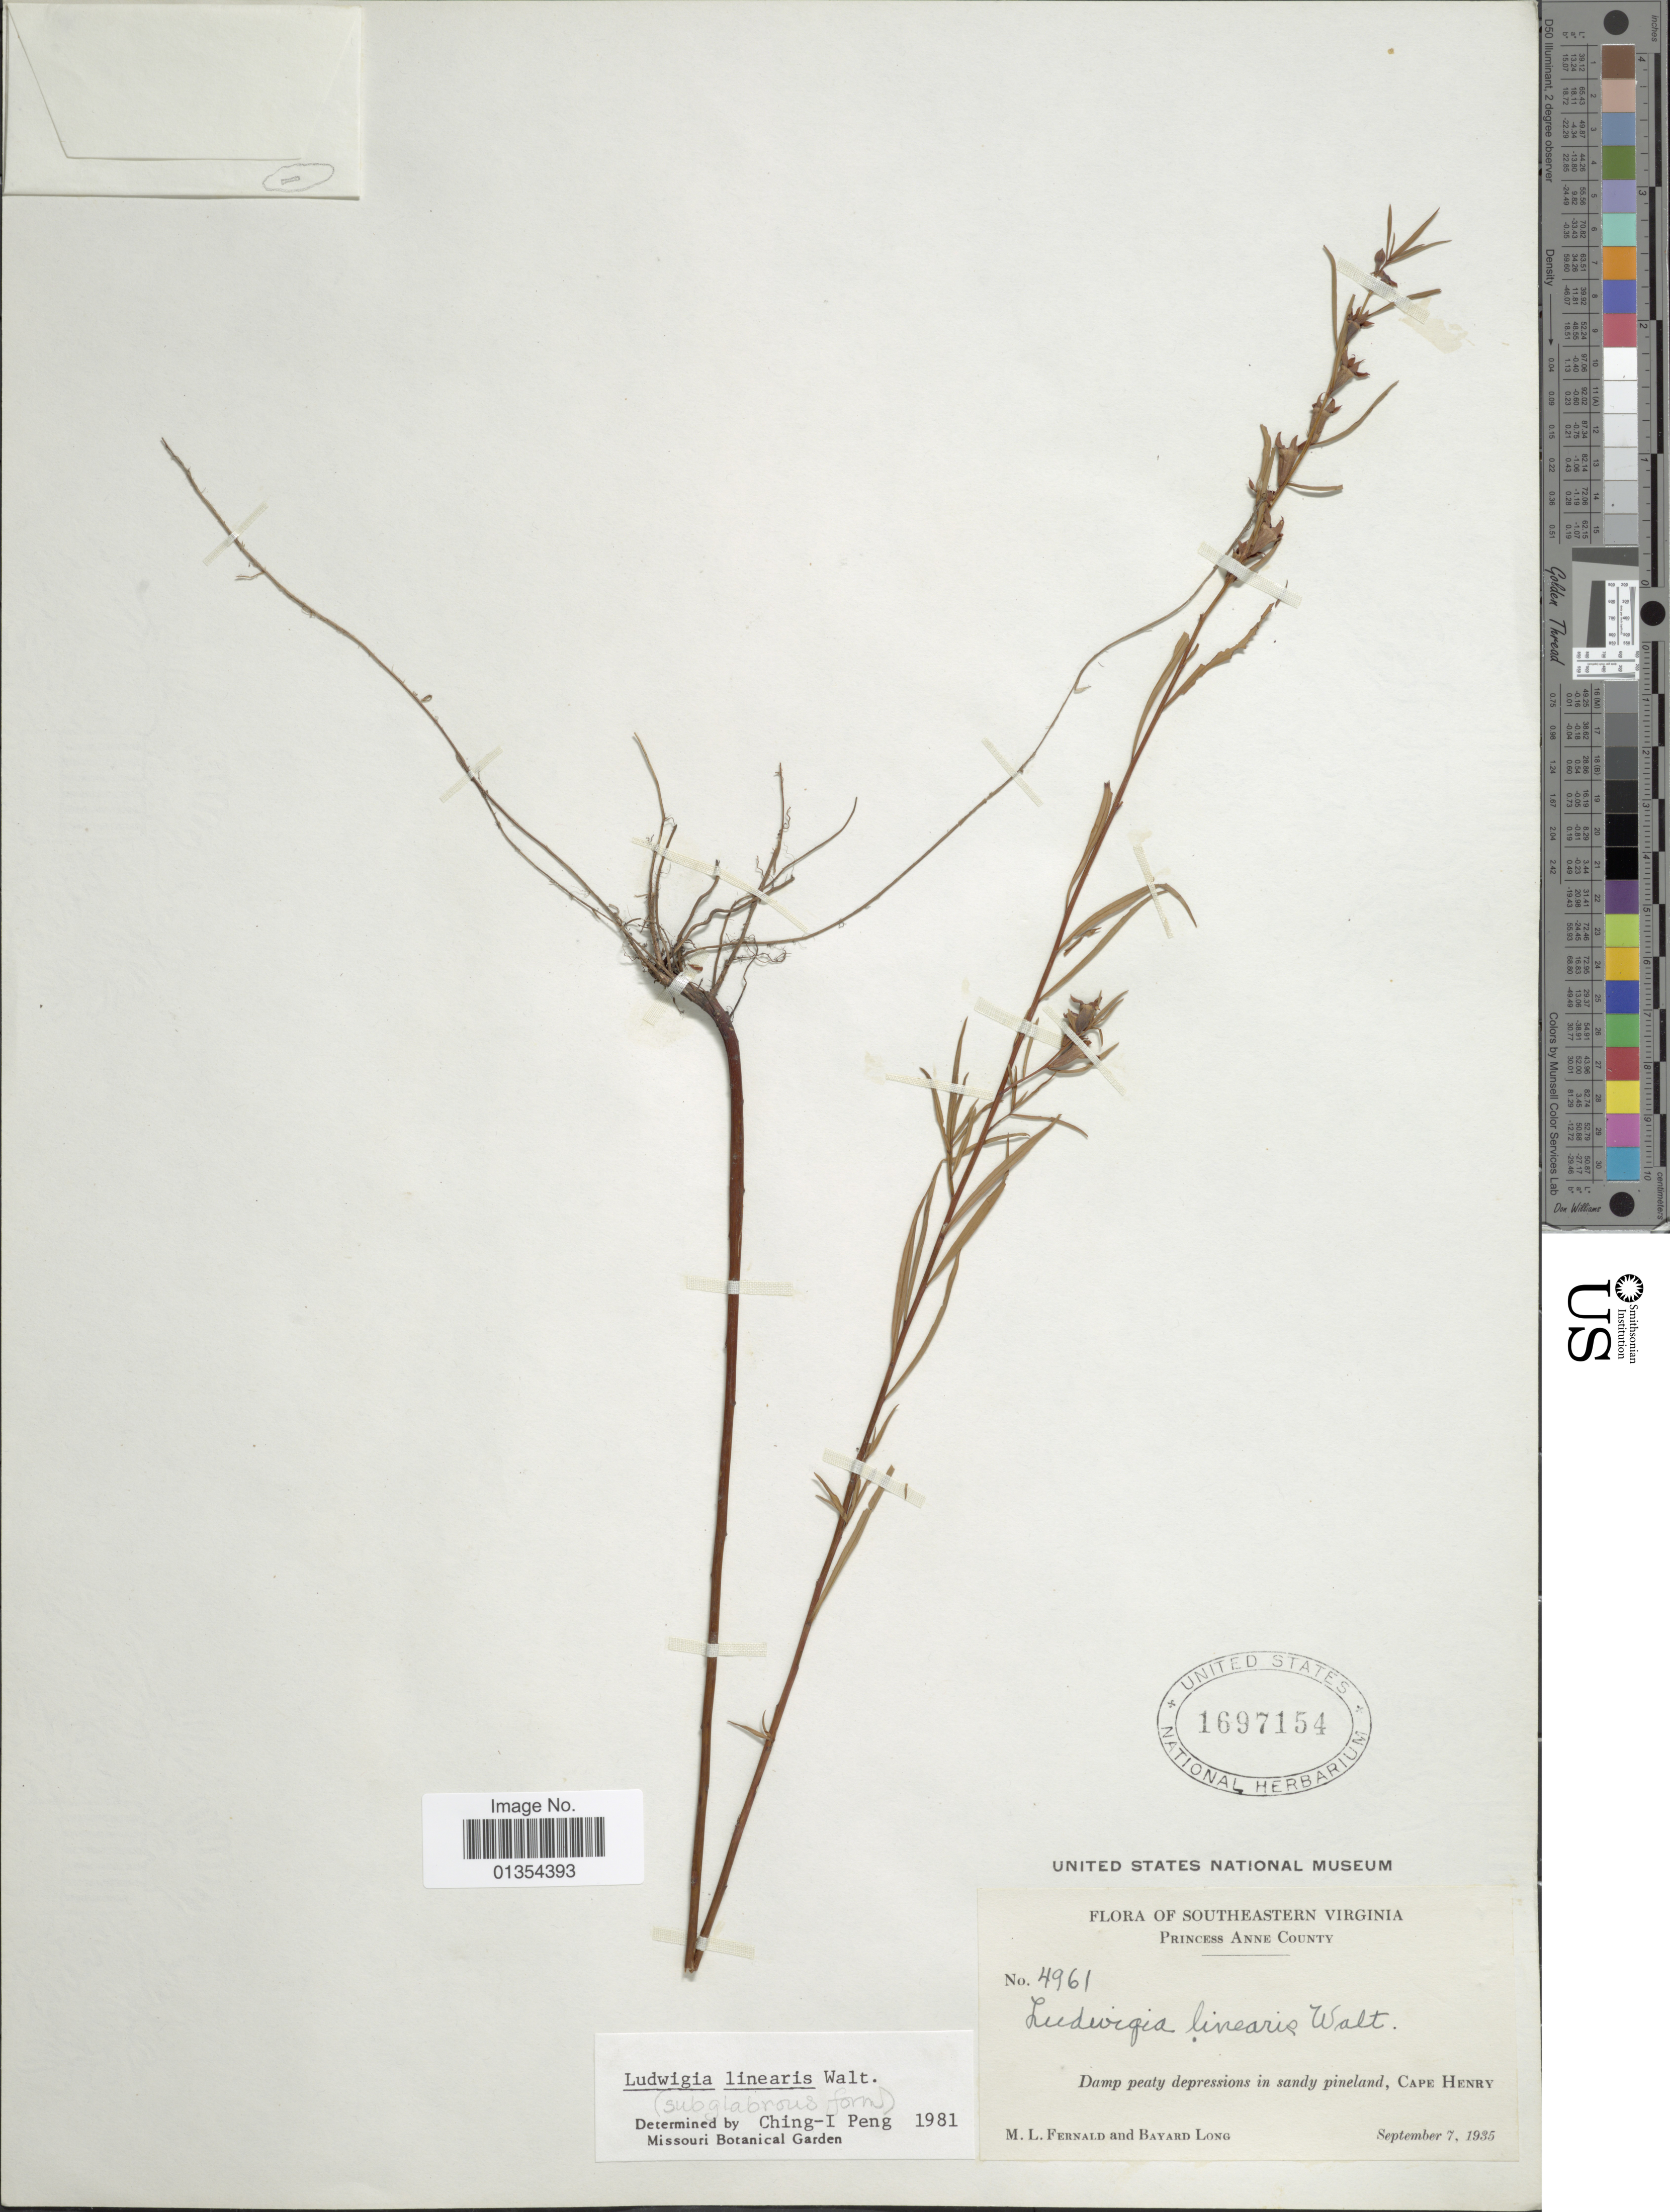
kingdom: Plantae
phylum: Tracheophyta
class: Magnoliopsida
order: Myrtales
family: Onagraceae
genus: Ludwigia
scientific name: Ludwigia linearis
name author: Walter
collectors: M. L. Fernald & B. Long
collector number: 4961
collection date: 1935-09-07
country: United States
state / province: Virginia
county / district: City of Virginia Beach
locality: Southeastern Virginia, Cape Henry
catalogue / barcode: US 1697154